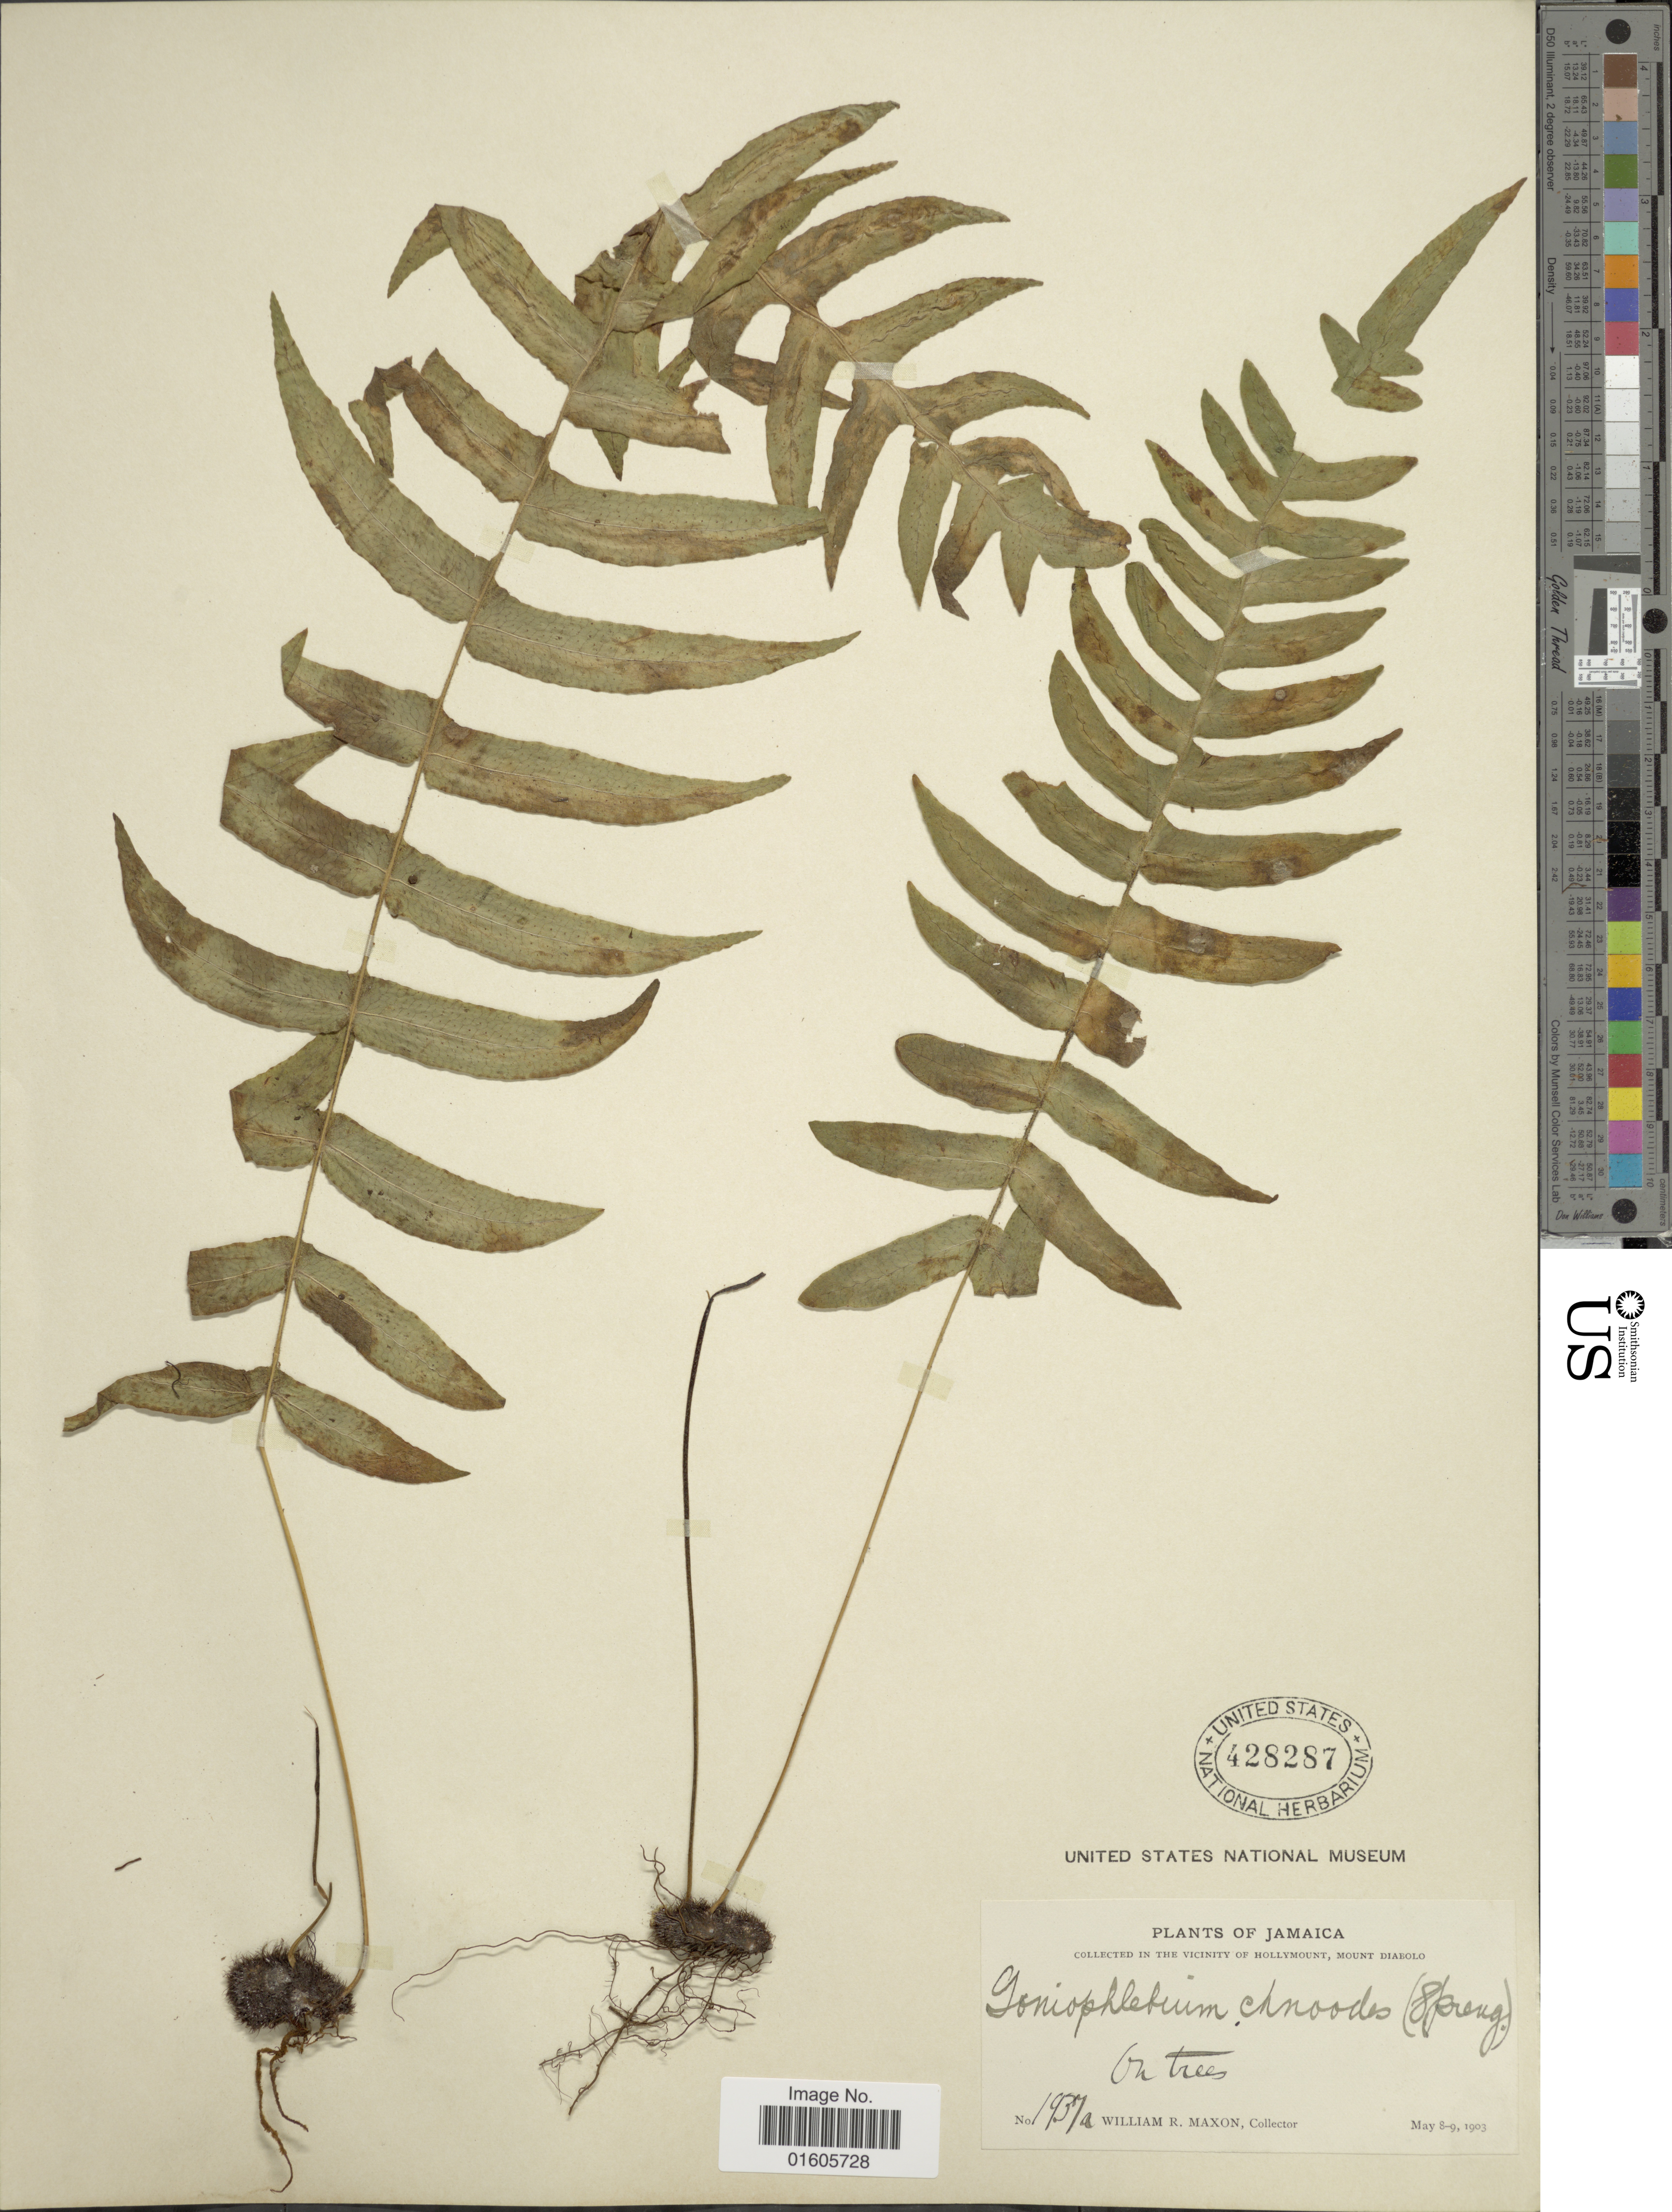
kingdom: Plantae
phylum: Tracheophyta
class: Polypodiopsida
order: Polypodiales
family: Polypodiaceae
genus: Serpocaulon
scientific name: Serpocaulon dissimile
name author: (L.) A.R. Sm.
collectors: W. R. Maxon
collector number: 1937a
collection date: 1903-05-08/1903-05-09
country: Jamaica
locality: In the Vicinity of Hollymount, Mount Diabolo.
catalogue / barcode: US 428287